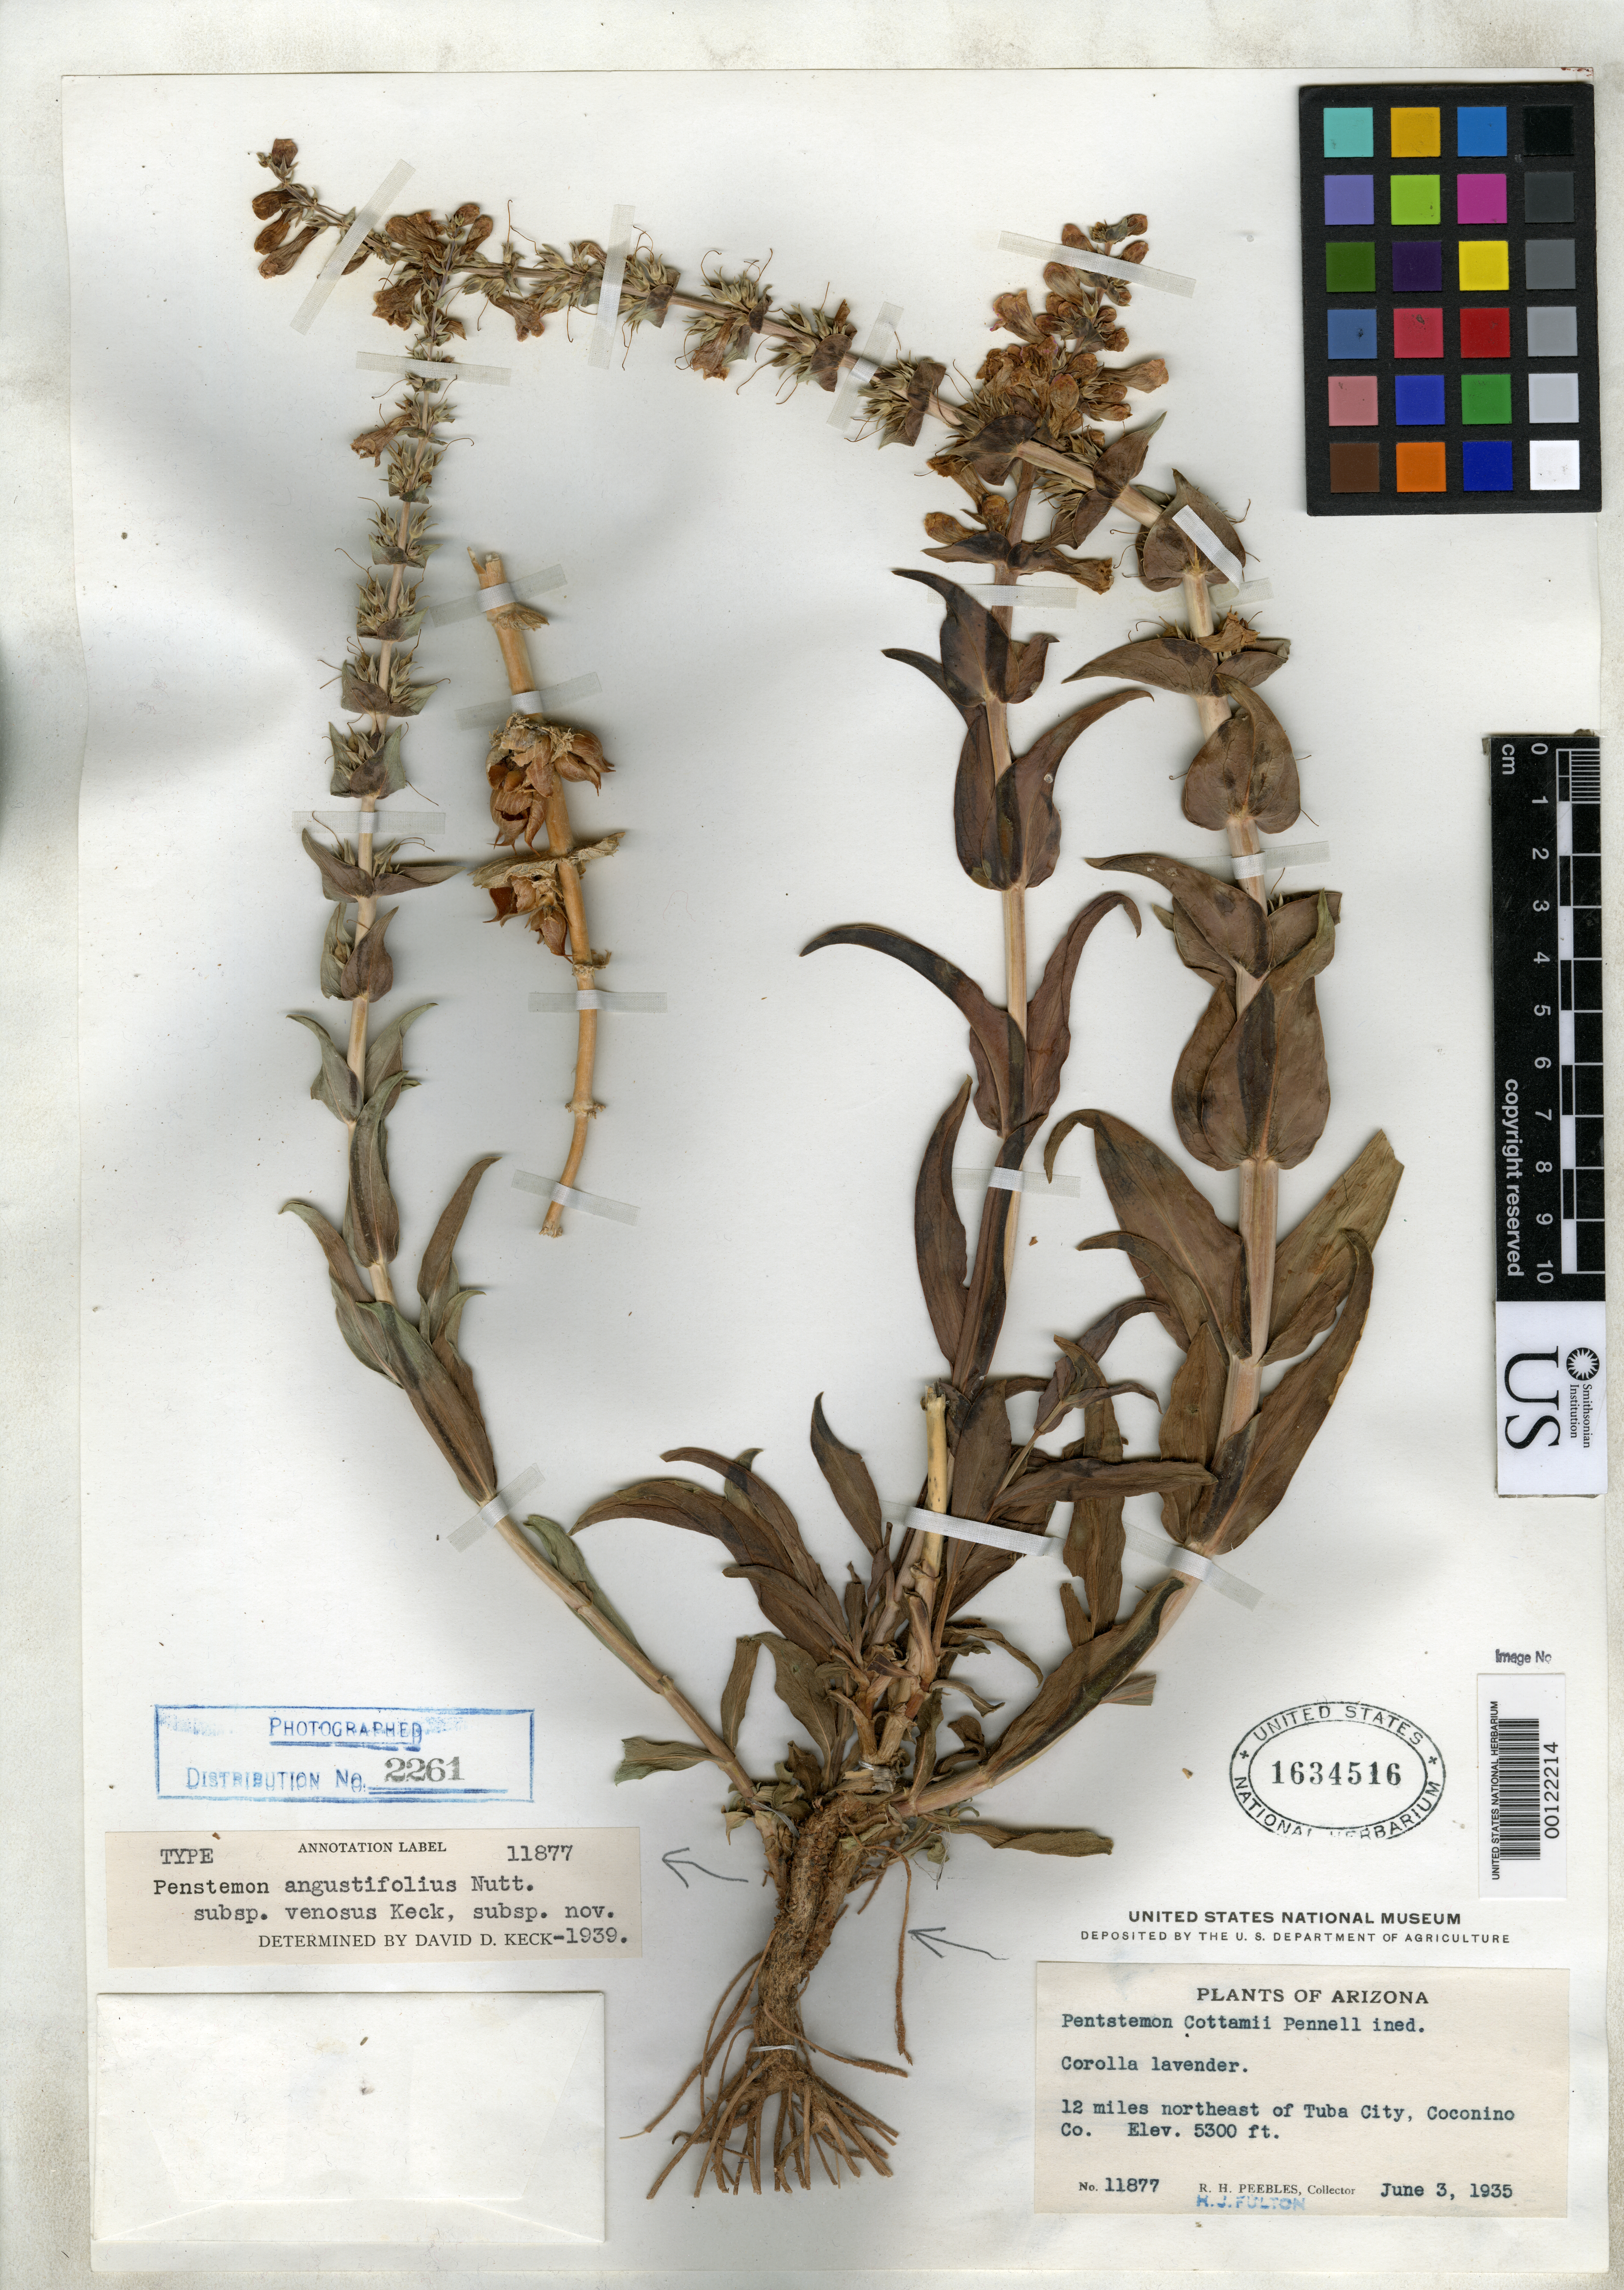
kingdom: Plantae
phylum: Tracheophyta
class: Magnoliopsida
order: Lamiales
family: Plantaginaceae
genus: Penstemon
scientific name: Penstemon angustifolius subsp. venosus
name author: D.D. Keck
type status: Isotype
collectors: R. H. Peebles & H. Fulton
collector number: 11877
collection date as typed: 03 Jun 1935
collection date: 1935-06-03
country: United States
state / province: Arizona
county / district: Coconino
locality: Tuba City.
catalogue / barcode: US 1634516